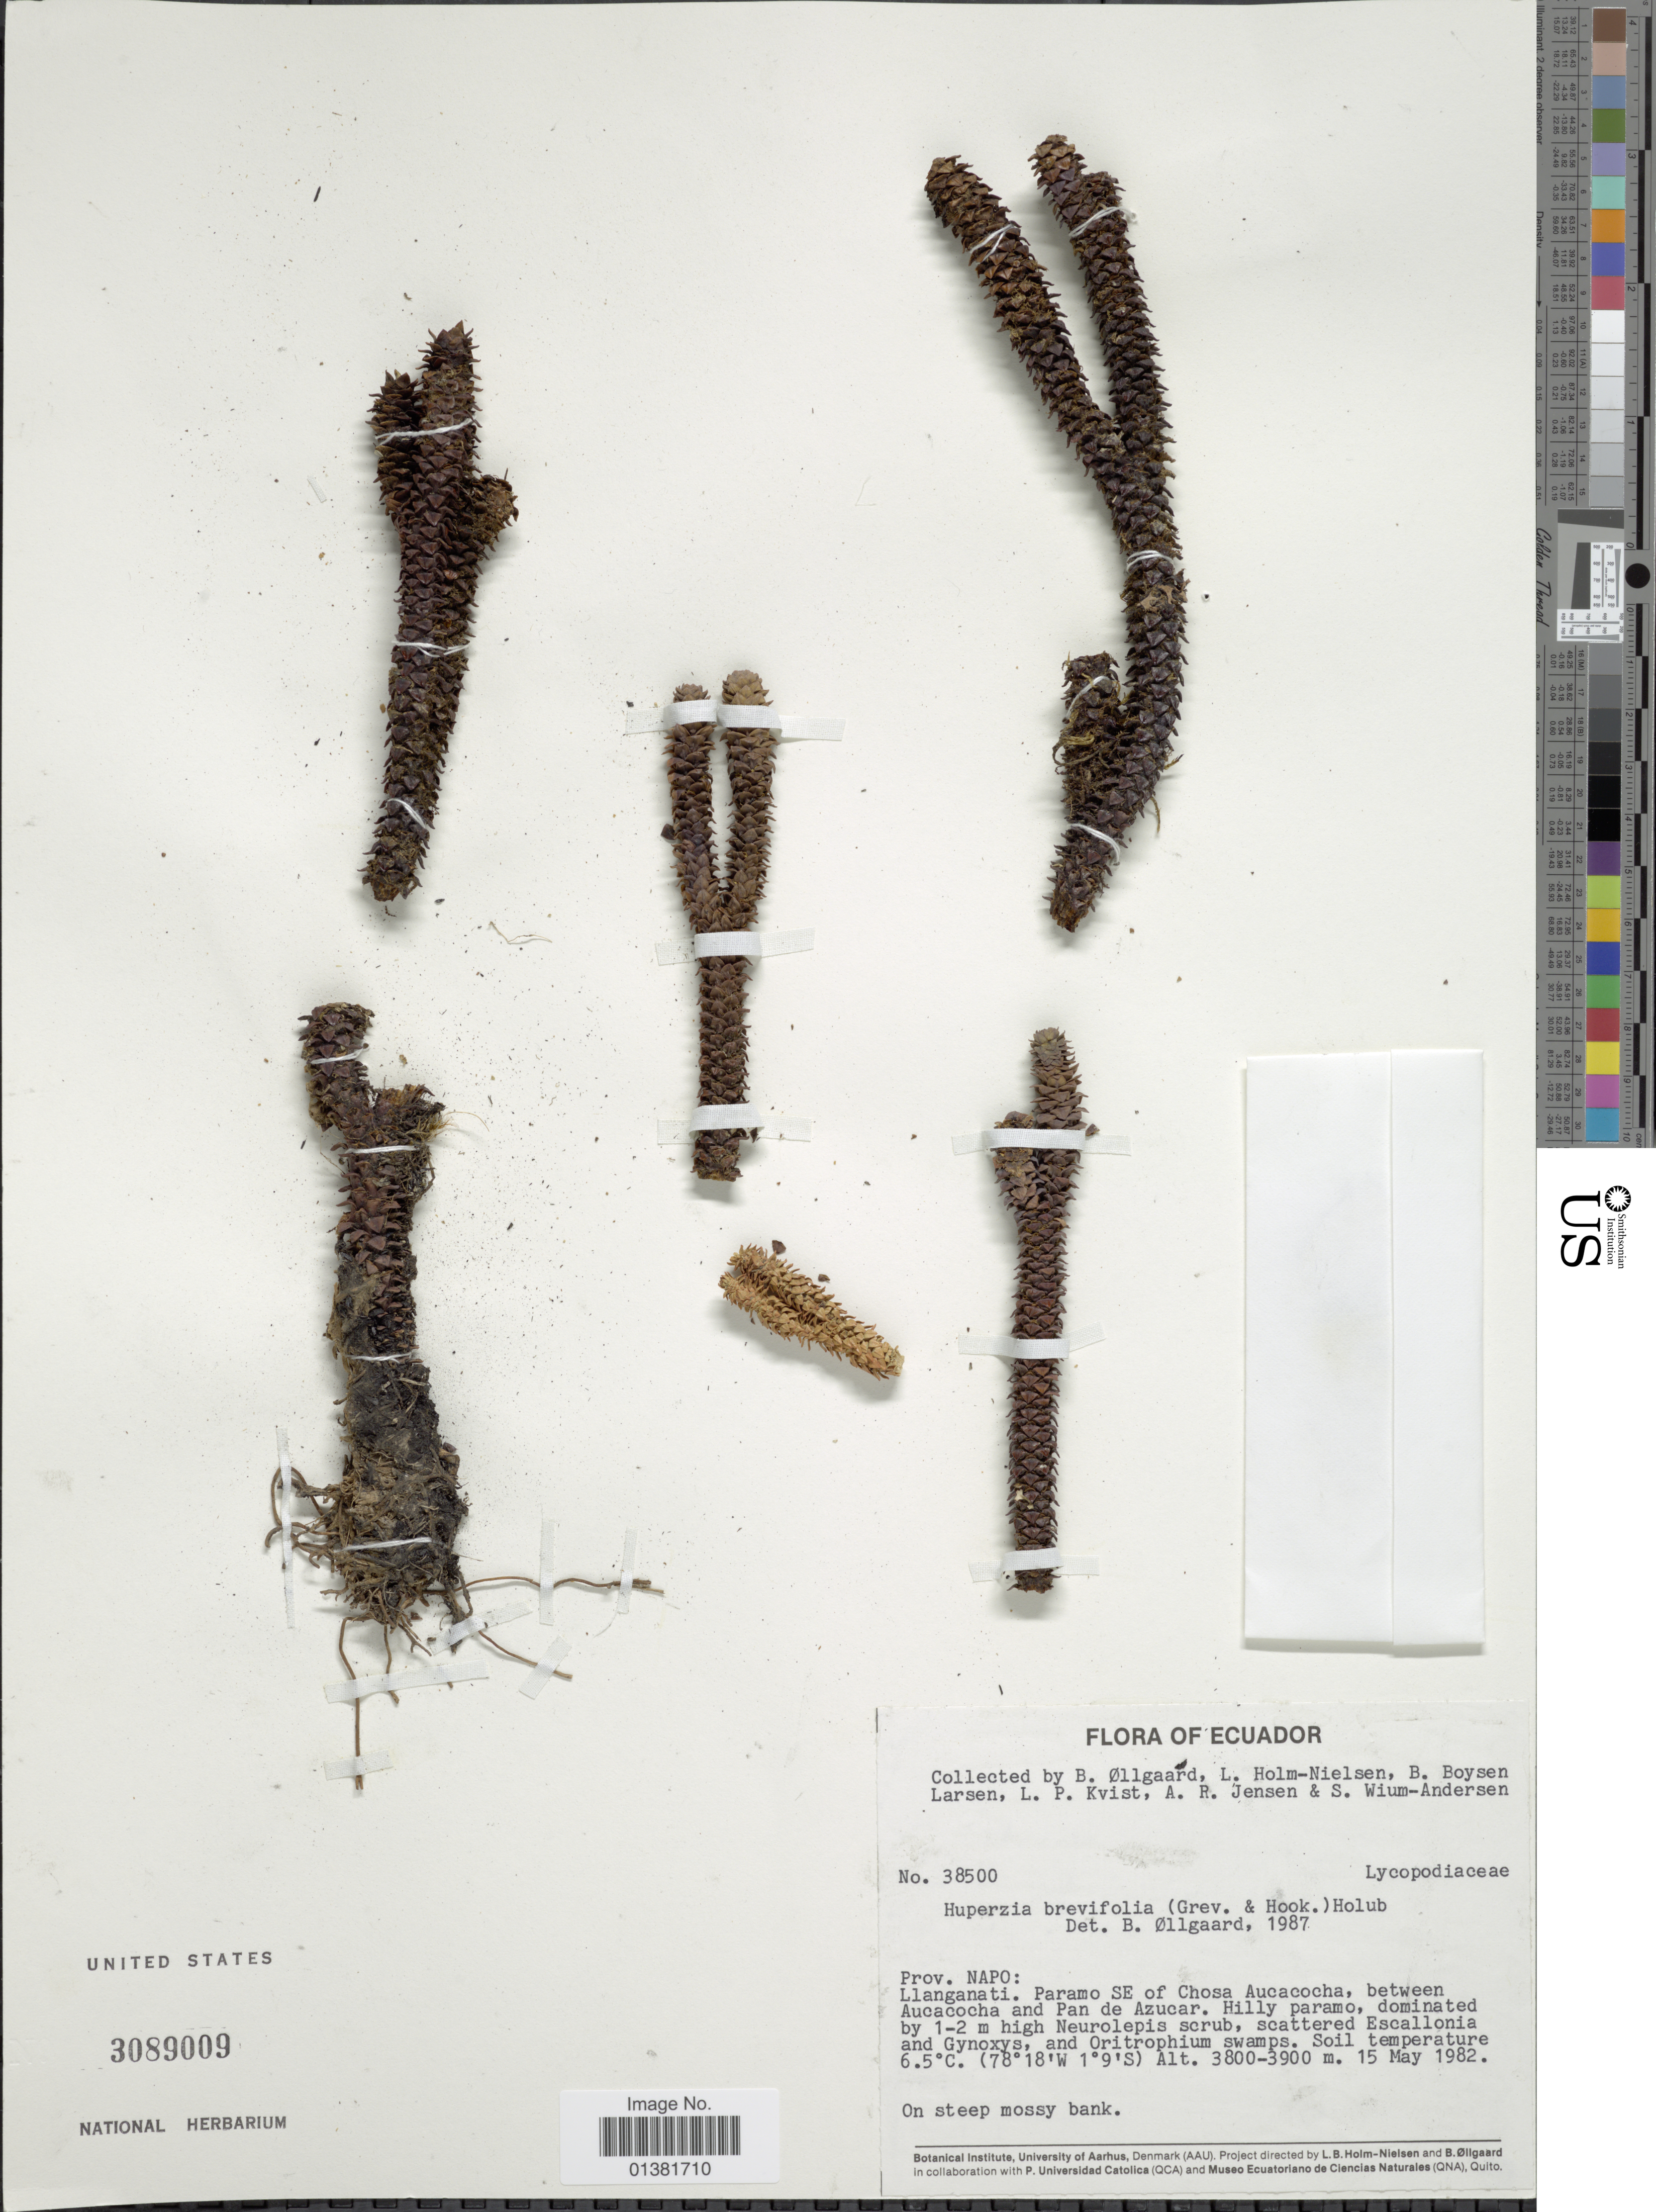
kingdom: Plantae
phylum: Tracheophyta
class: Lycopodiopsida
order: Lycopodiales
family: Lycopodiaceae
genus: Phlegmariurus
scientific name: Phlegmariurus brevifolius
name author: (Grev. & Hook.) B. Øllg.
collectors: B. Øllgaard, L. B. Holm-Nielsen, B. Boysen Larsen, L. P. Kvist & et al.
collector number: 38500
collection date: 1982-05-15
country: Ecuador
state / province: Napo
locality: Llanganati. Paramo SE of Chosa Aucacocha, between Aucacocha and Pan de Azucar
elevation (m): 3800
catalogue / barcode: US 3089009